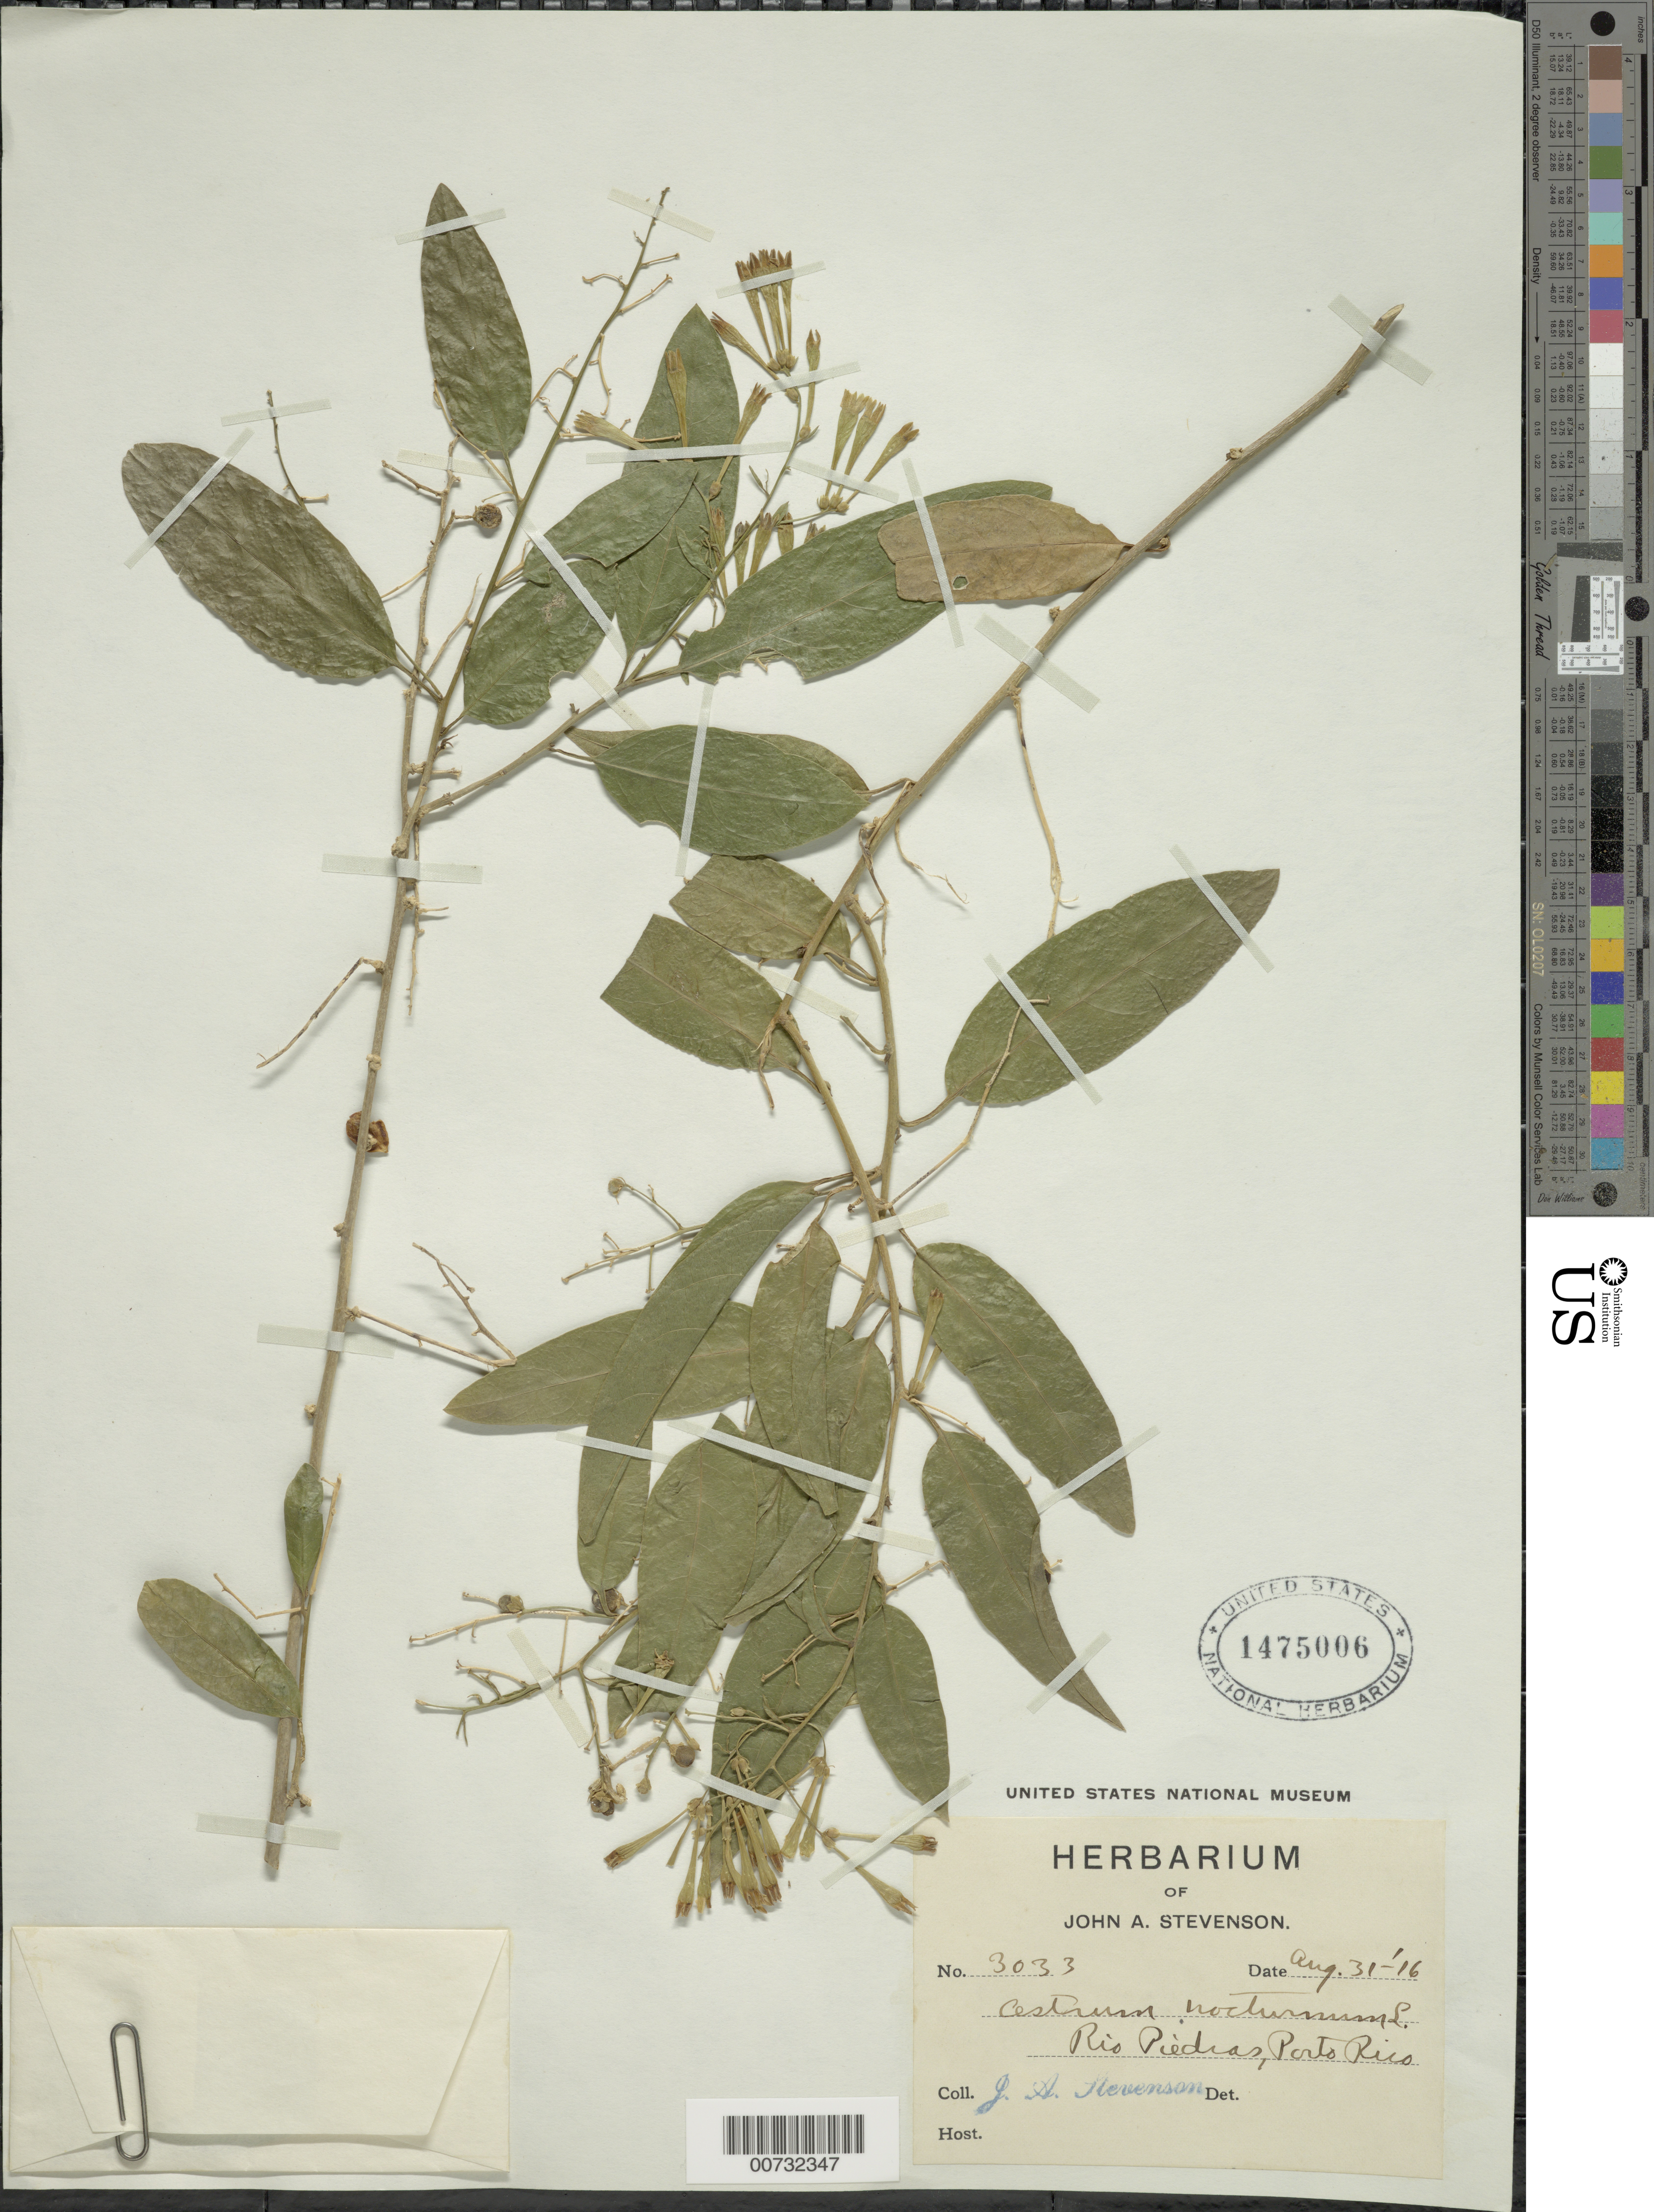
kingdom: Plantae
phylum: Tracheophyta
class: Magnoliopsida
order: Solanales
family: Solanaceae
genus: Cestrum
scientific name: Cestrum nocturnum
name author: L.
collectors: J. Stevenson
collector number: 3033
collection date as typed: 31 Aug 1916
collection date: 1916-08-31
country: Puerto Rico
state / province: San Juan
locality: Rio Piedras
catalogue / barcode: US 1475006